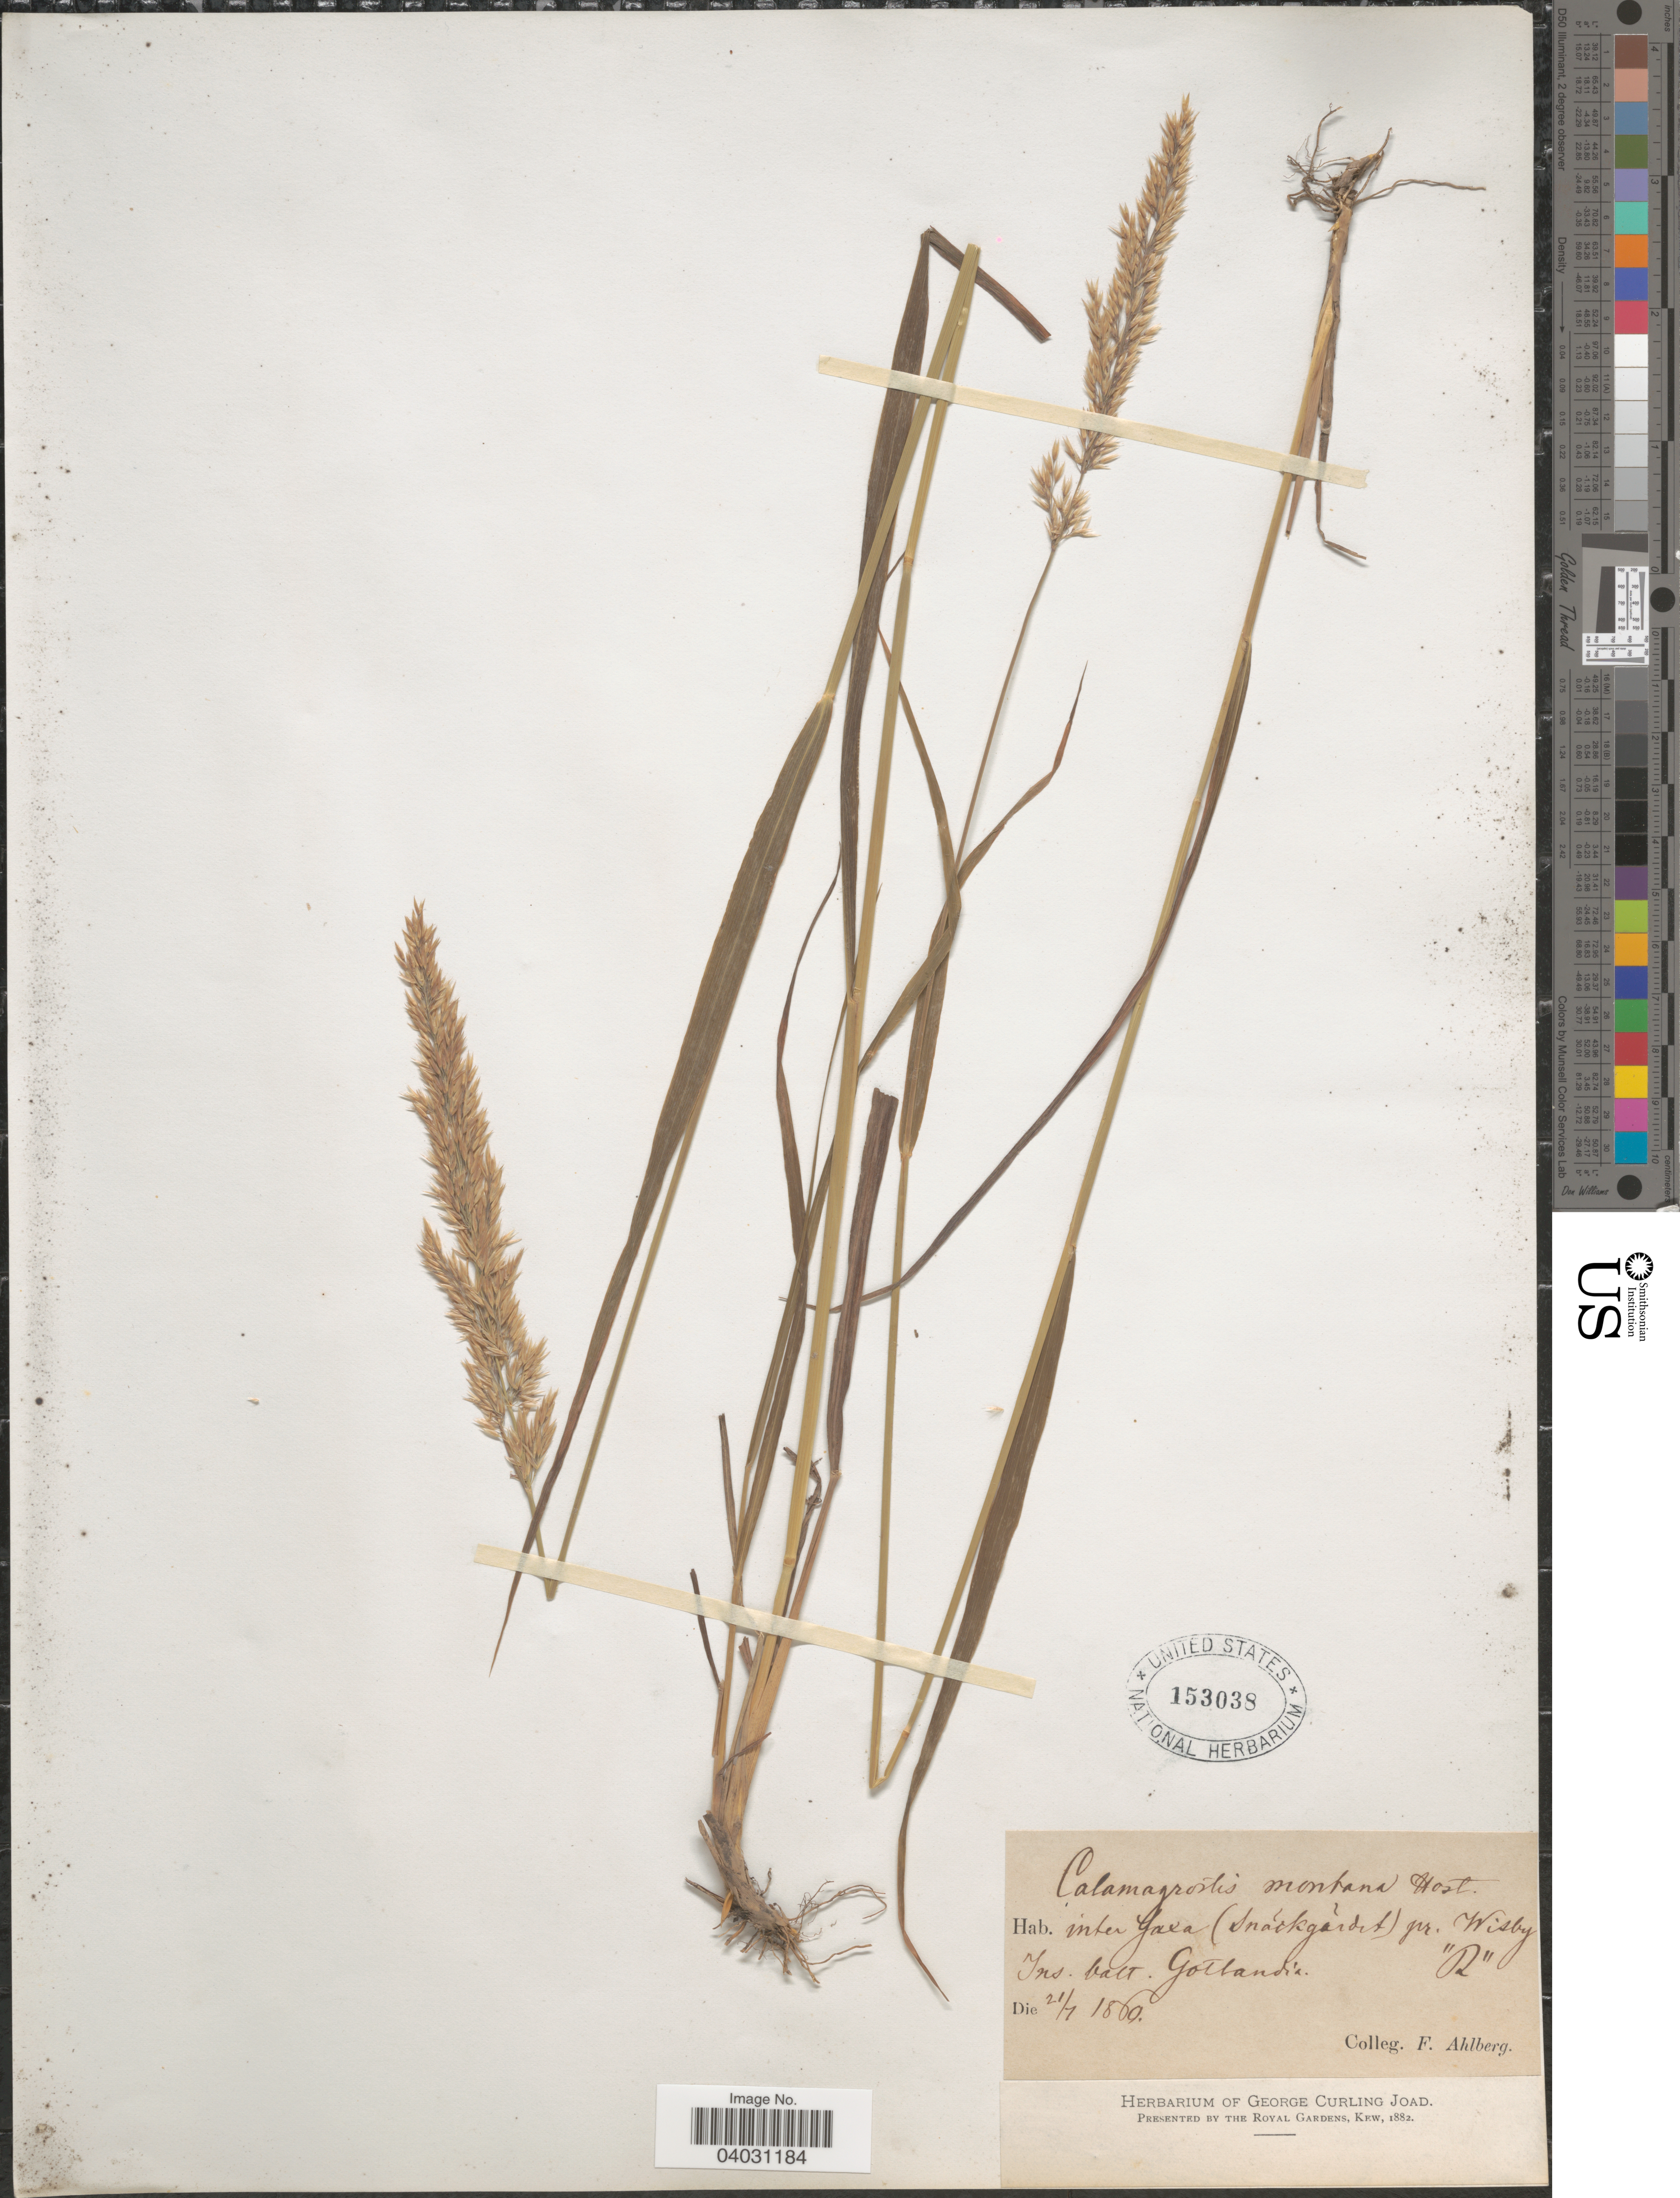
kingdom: Plantae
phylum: Tracheophyta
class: Liliopsida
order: Poales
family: Poaceae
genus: Calamagrostis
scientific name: Calamagrostis arundinacea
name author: (L.) Roth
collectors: F. Ahlberg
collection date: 1869-07-21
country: Sweden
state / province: Gotland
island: Gotland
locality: Inter faxa ( Snäckgärdet) pr. Wisby "R". Ins. balt. Gotlandia.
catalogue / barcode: US 153038